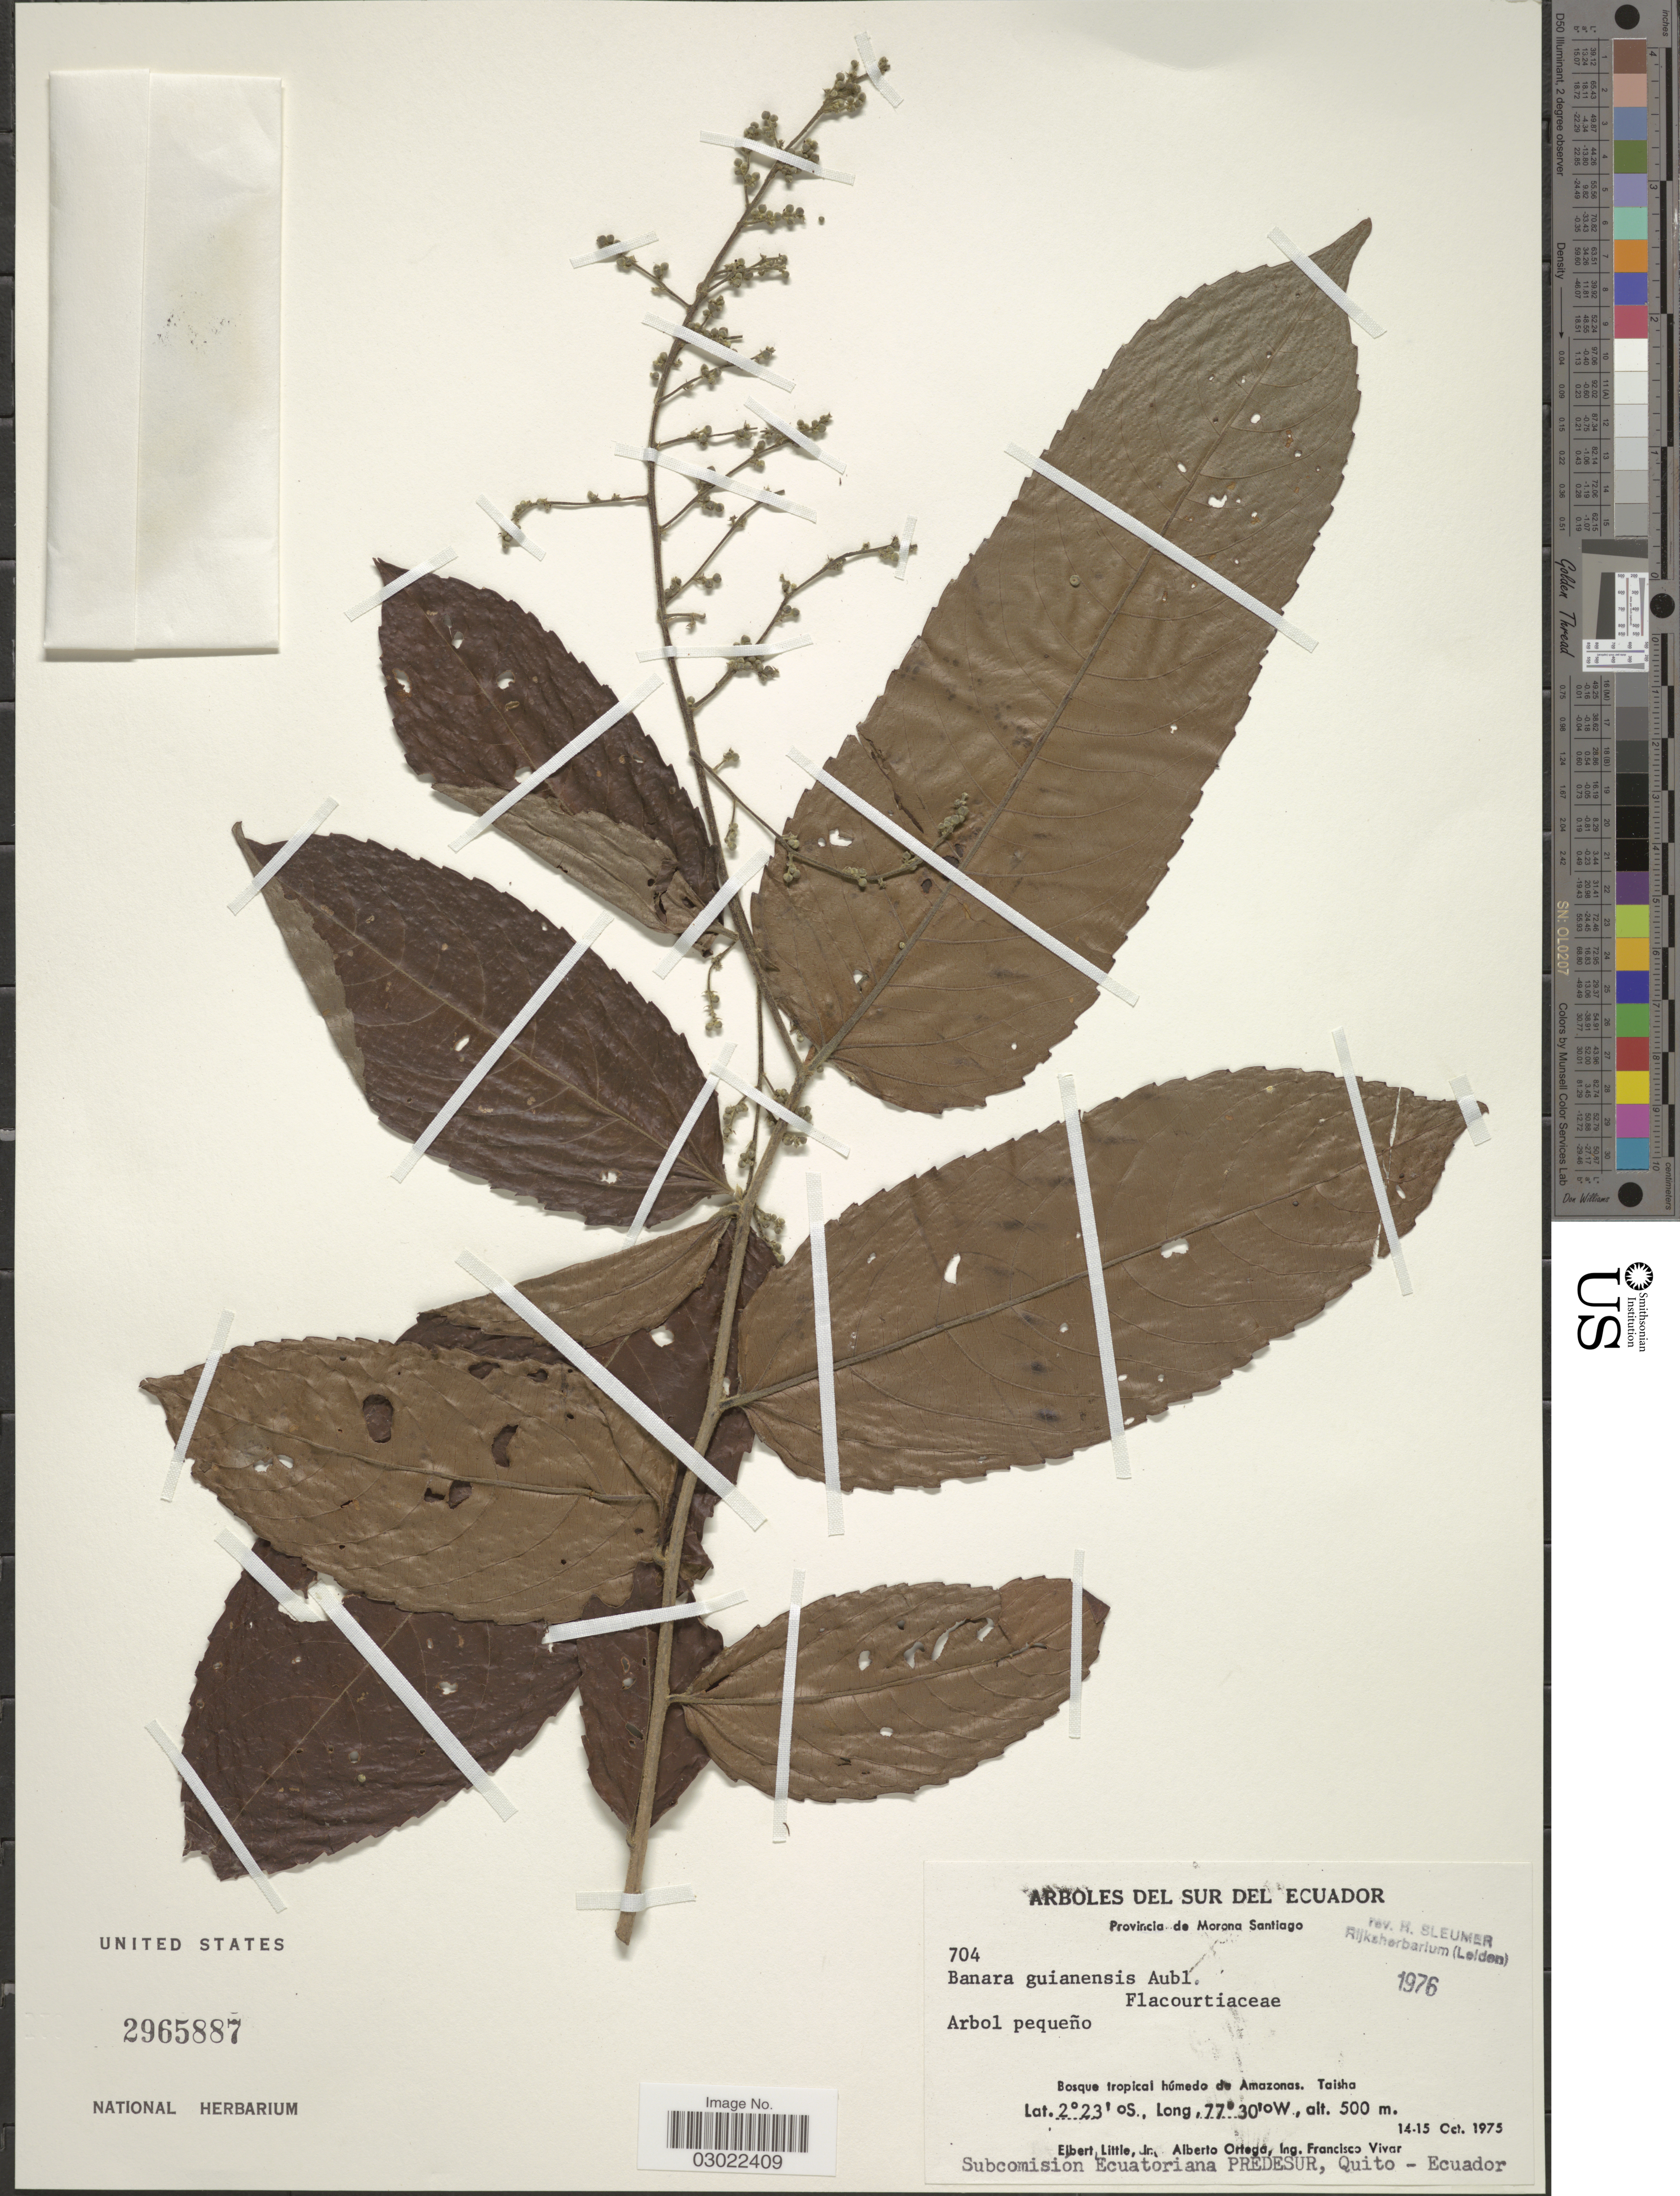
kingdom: Plantae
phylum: Tracheophyta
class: Magnoliopsida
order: Malpighiales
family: Salicaceae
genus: Banara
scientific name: Banara guianensis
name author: Aubl.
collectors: E. L. Little, A. Ortega & F. Vivar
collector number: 704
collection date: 1975-10-14/1975-10-15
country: Ecuador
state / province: Morona-Santiago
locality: Provincia de Morona Santiago. Bosque tropical húmedo de Amazonas. Taisha.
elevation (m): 500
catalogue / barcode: US 2965887